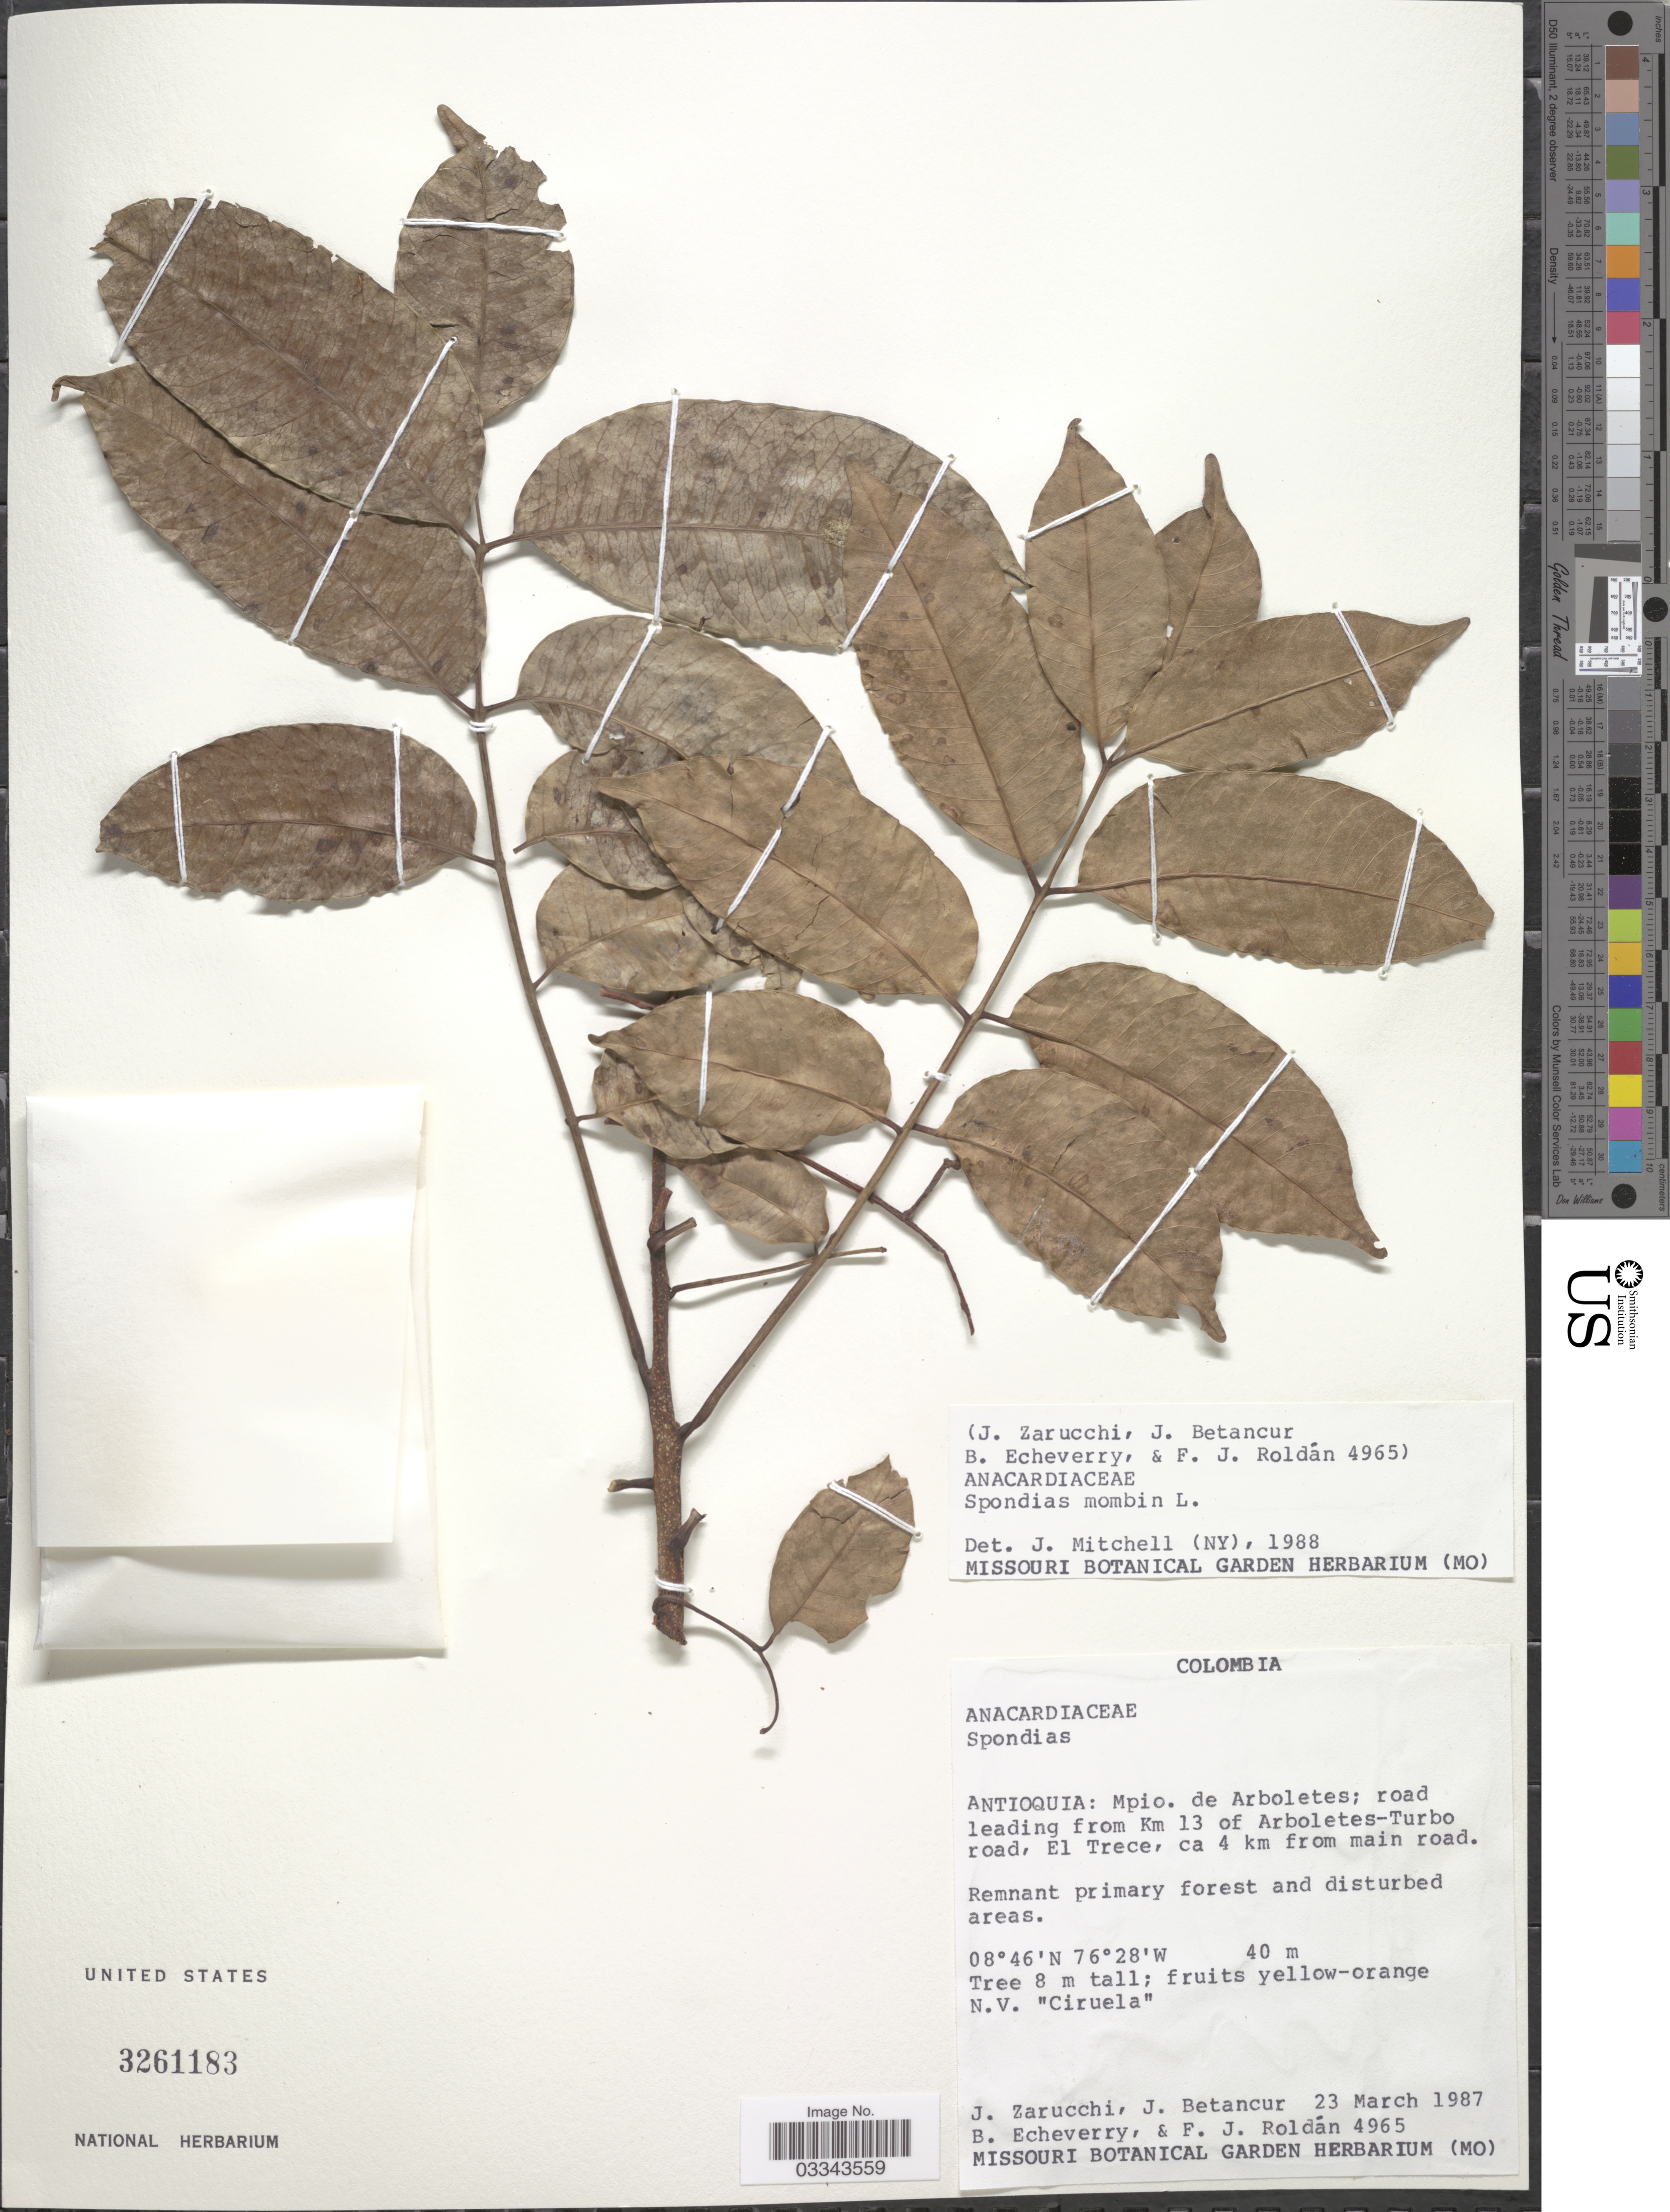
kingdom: Plantae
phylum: Tracheophyta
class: Magnoliopsida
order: Sapindales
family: Anacardiaceae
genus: Spondias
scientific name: Spondias mombin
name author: L.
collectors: J. L. Zarucchi, J. Betancur, B. Echeverry & F. J. Roldán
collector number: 4965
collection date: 1987-03-23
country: Colombia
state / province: Antioquia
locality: Mpio. de Arboletes; road leading from Km 13 of Arboletes-Turbo road, El Trece, ca 4 km from main road.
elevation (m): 40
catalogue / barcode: US 3261183